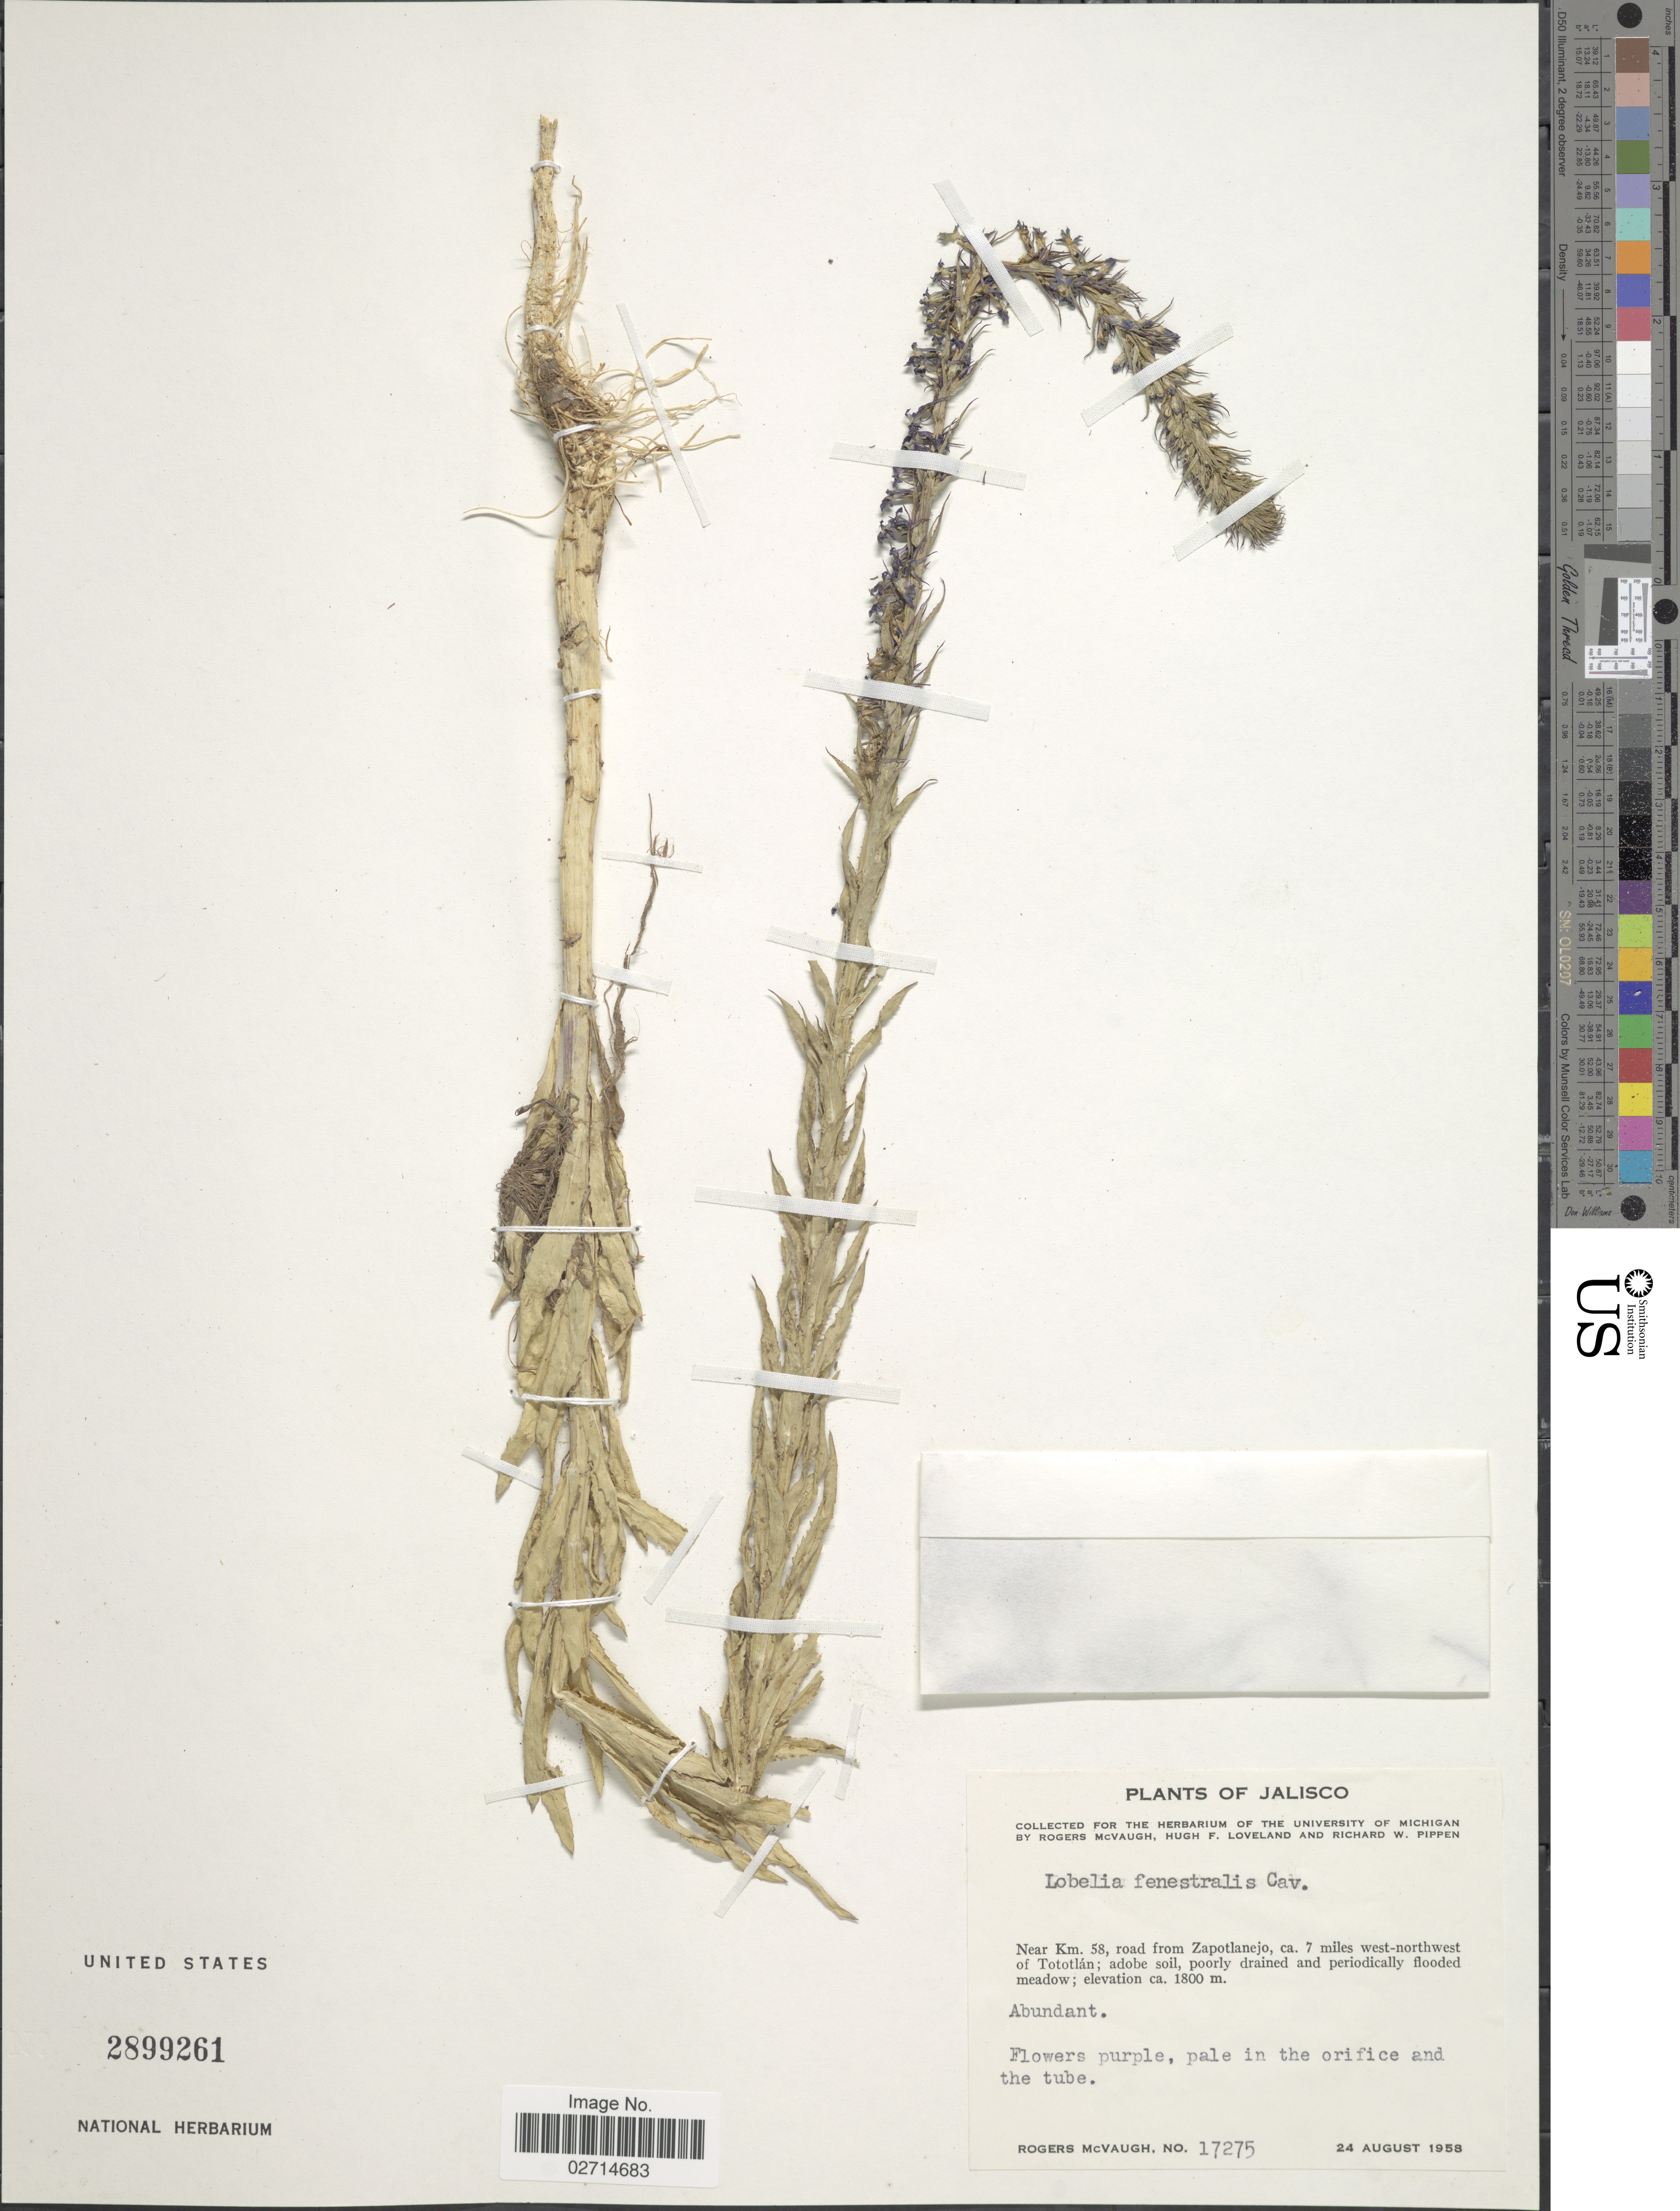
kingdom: Plantae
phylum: Tracheophyta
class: Magnoliopsida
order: Asterales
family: Campanulaceae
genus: Lobelia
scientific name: Lobelia fenestralis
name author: Cav.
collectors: R. McVaugh, H. Loveland & R. W. Pippen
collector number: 17275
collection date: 1958-08-24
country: Mexico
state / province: Jalisco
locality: Near Km. 58, road from Zapotlanejo, ca. 7 miles west-northwest of Tototlán.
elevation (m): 1800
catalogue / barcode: US 2899261